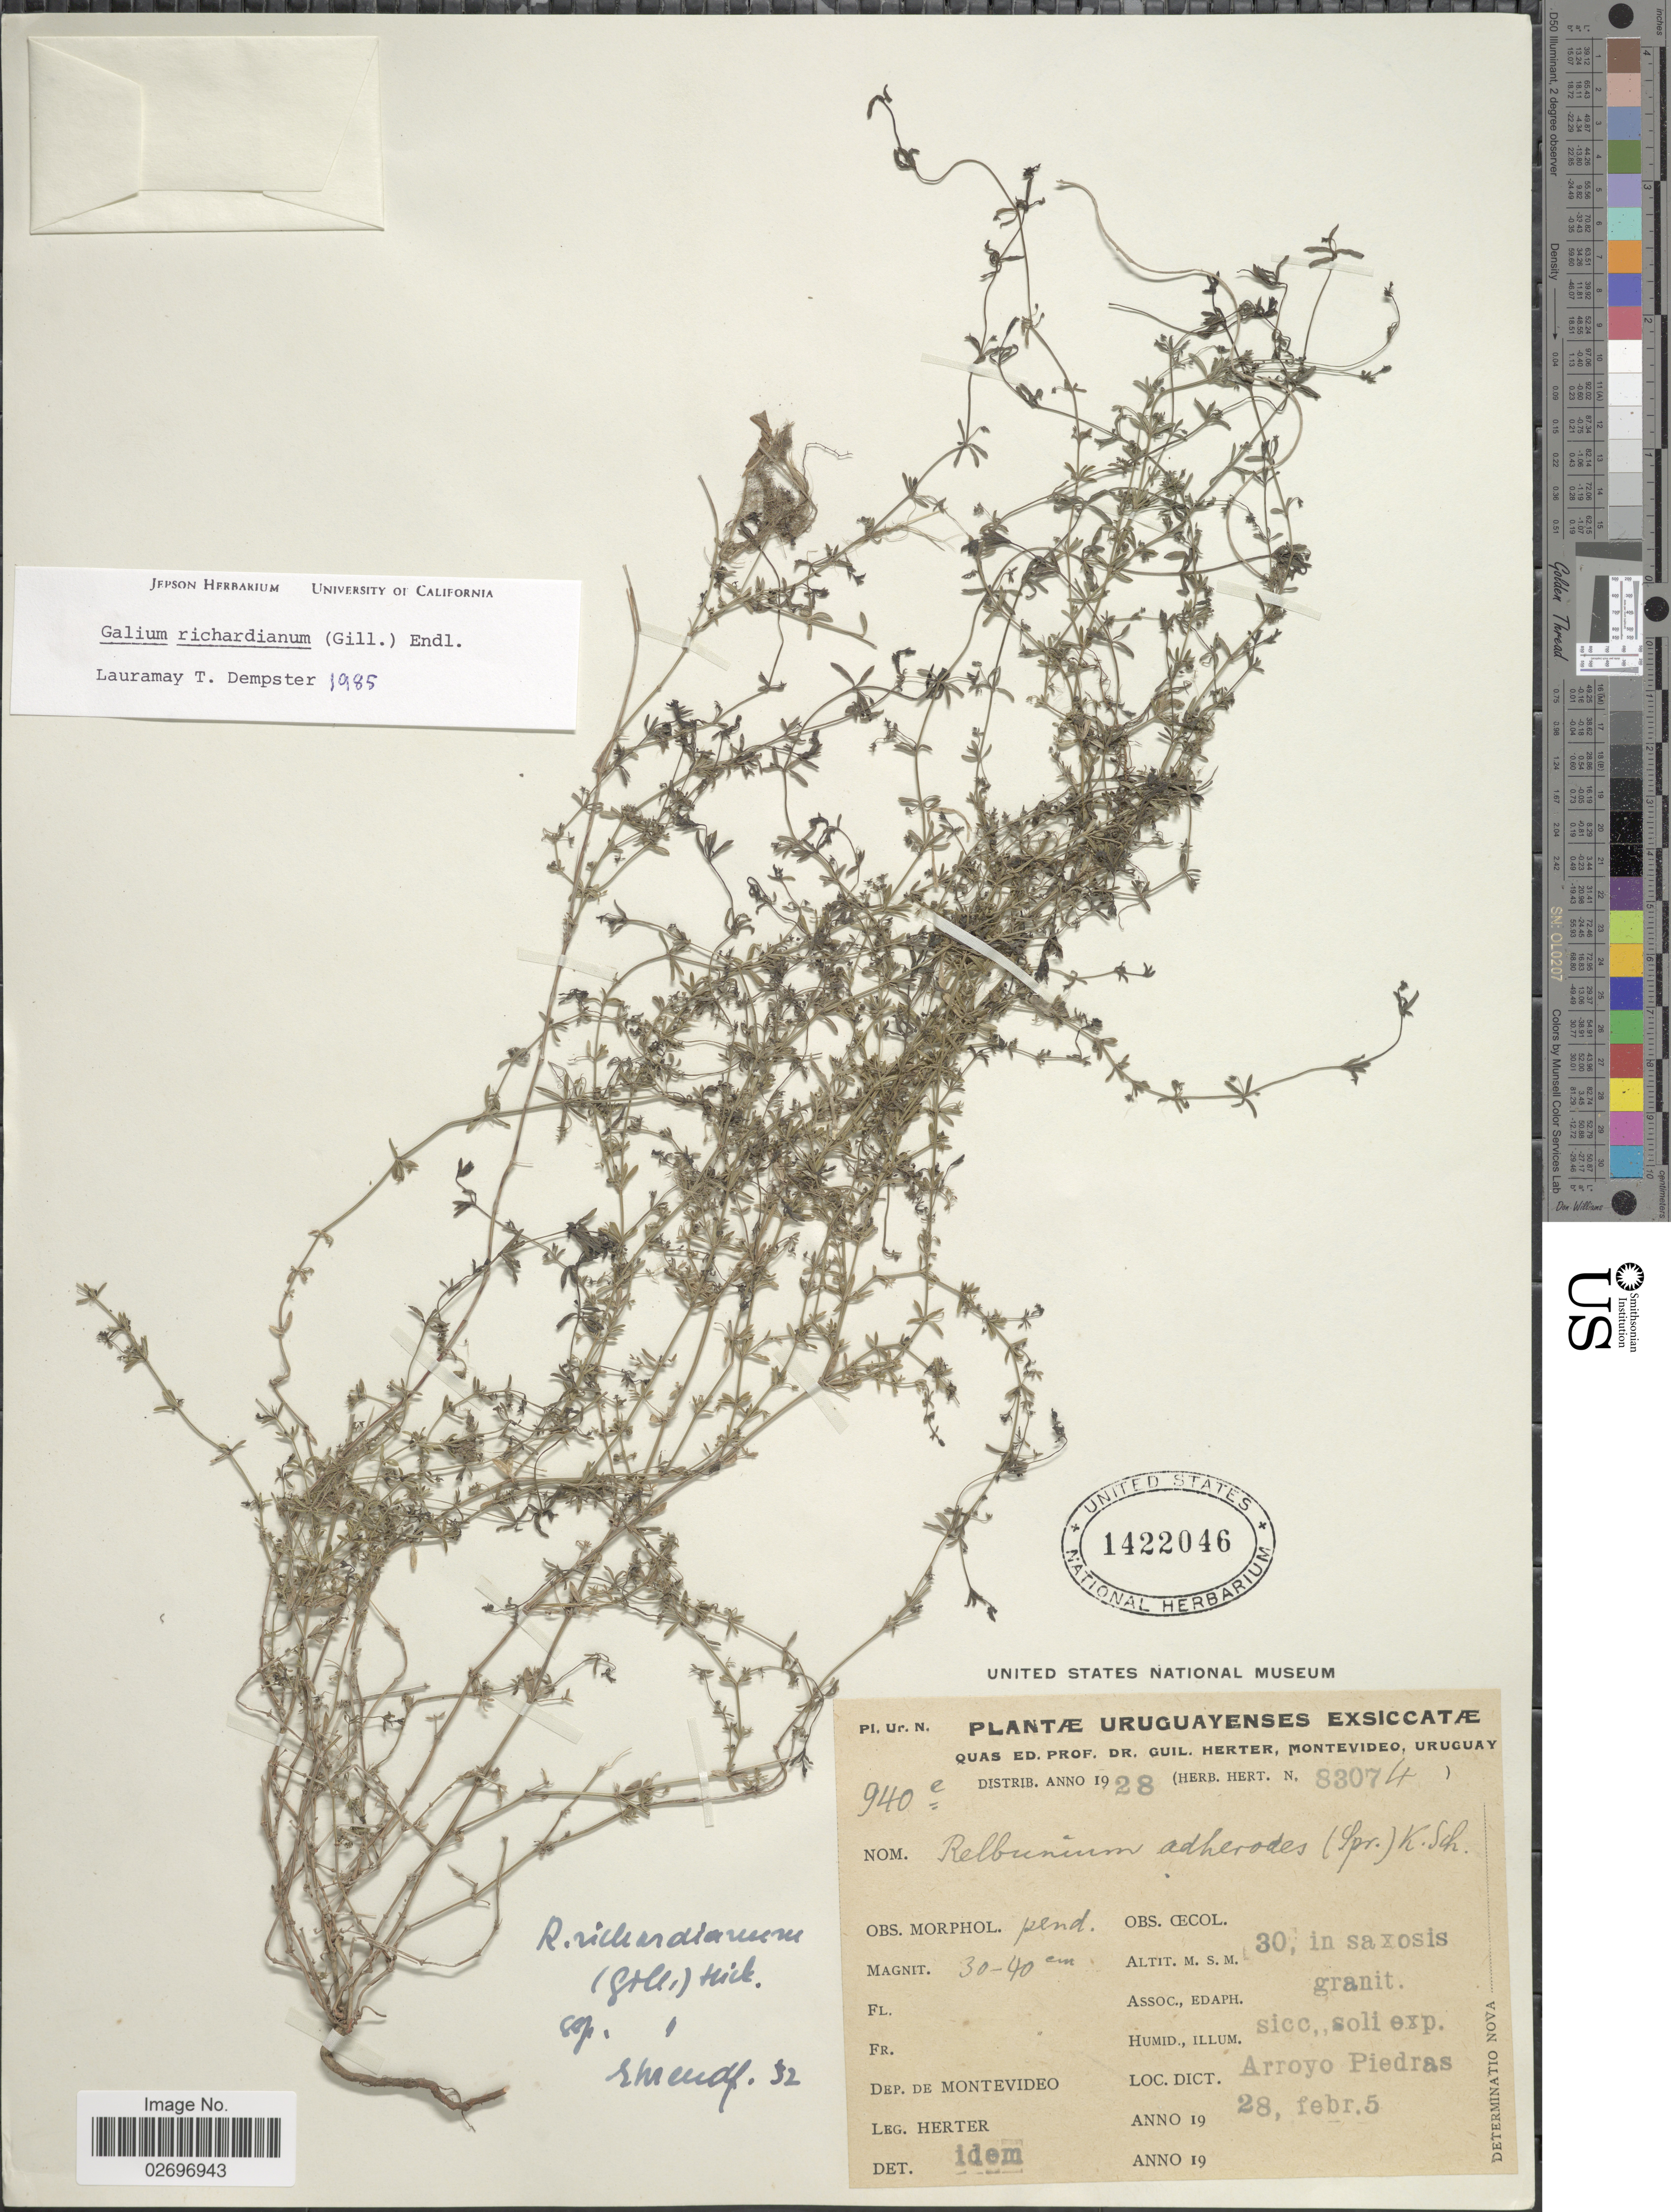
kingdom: Plantae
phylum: Tracheophyta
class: Magnoliopsida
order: Gentianales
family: Rubiaceae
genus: Galium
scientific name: Galium richardianum subsp. richardianum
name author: (Gillies ex Hook. & Arn.) Endl. ex Walp.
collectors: Herter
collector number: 940e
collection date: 1928-02-05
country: Uruguay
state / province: Montevideo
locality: Arroyo Piedras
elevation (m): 30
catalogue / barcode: US 1422046